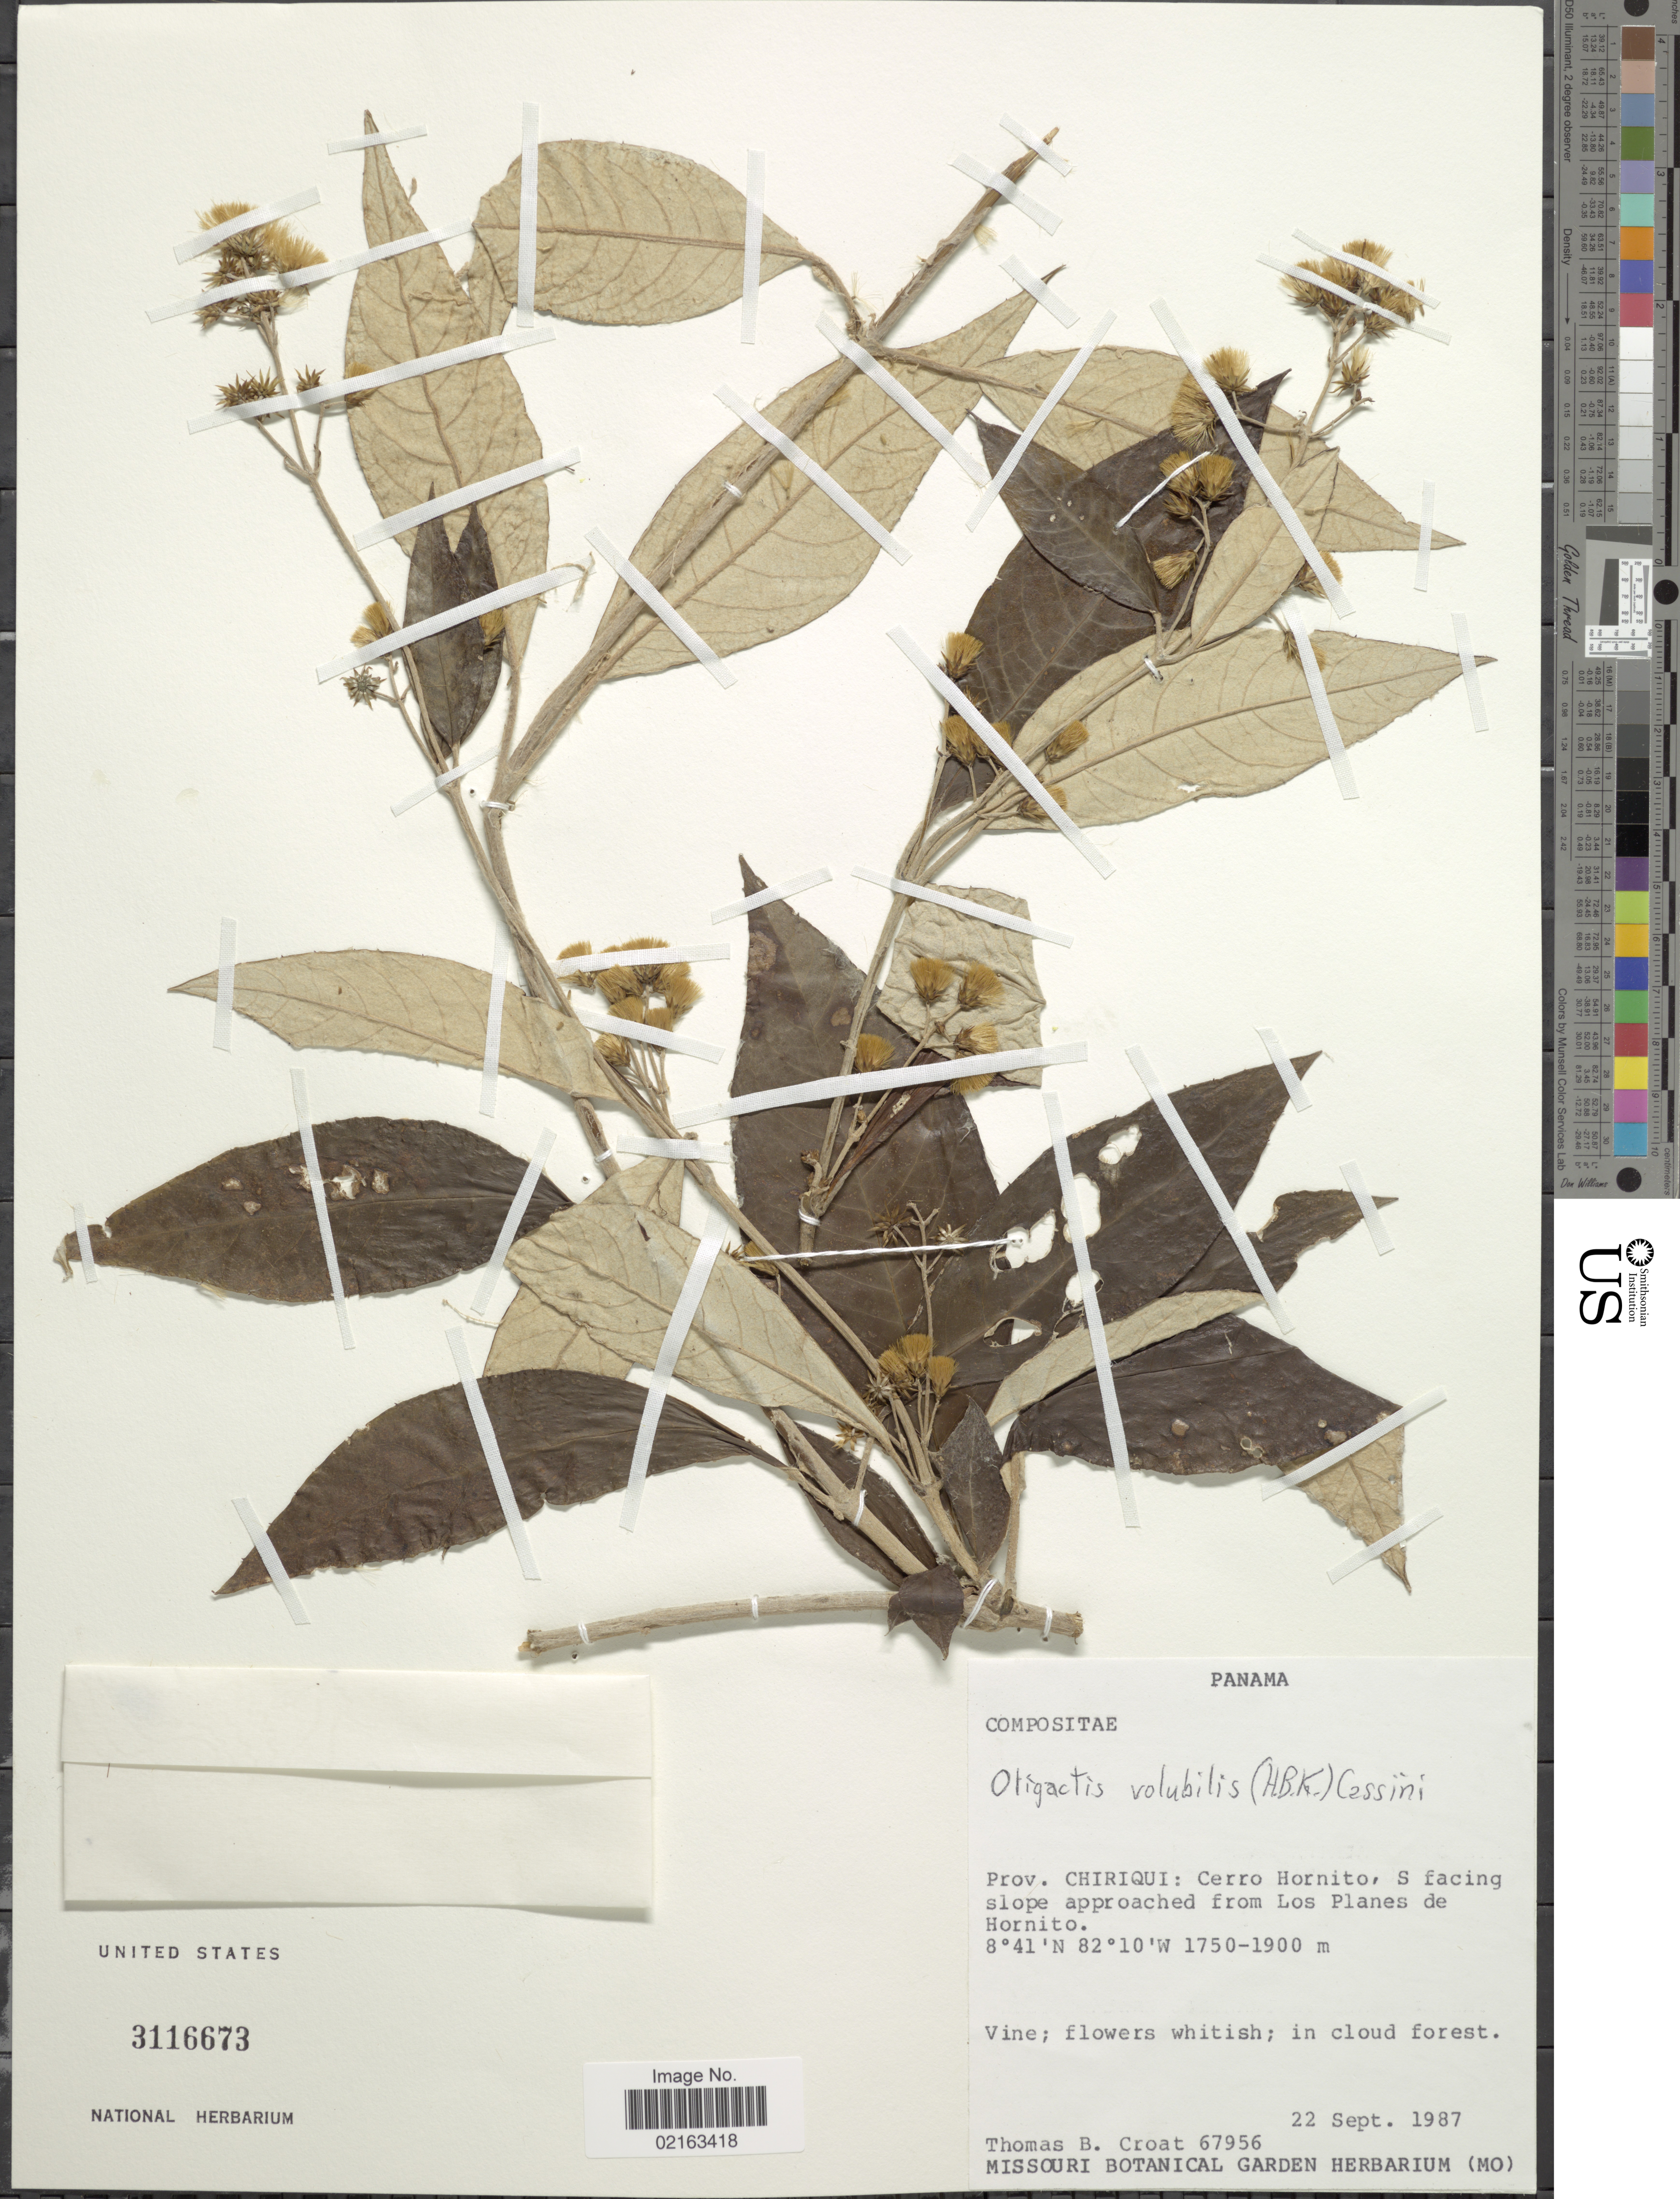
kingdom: Plantae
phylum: Tracheophyta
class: Magnoliopsida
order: Asterales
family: Asteraceae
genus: Oligactis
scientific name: Oligactis volubilis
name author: (Kunth) Cass.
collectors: T. B. Croat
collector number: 67956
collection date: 1987-09-22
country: Panama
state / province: Chiriqui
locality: Prov. Chiriqui: Cerro Hornito, S facing slope approached from Los Planes de Hornito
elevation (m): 1750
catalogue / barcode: US 3116673